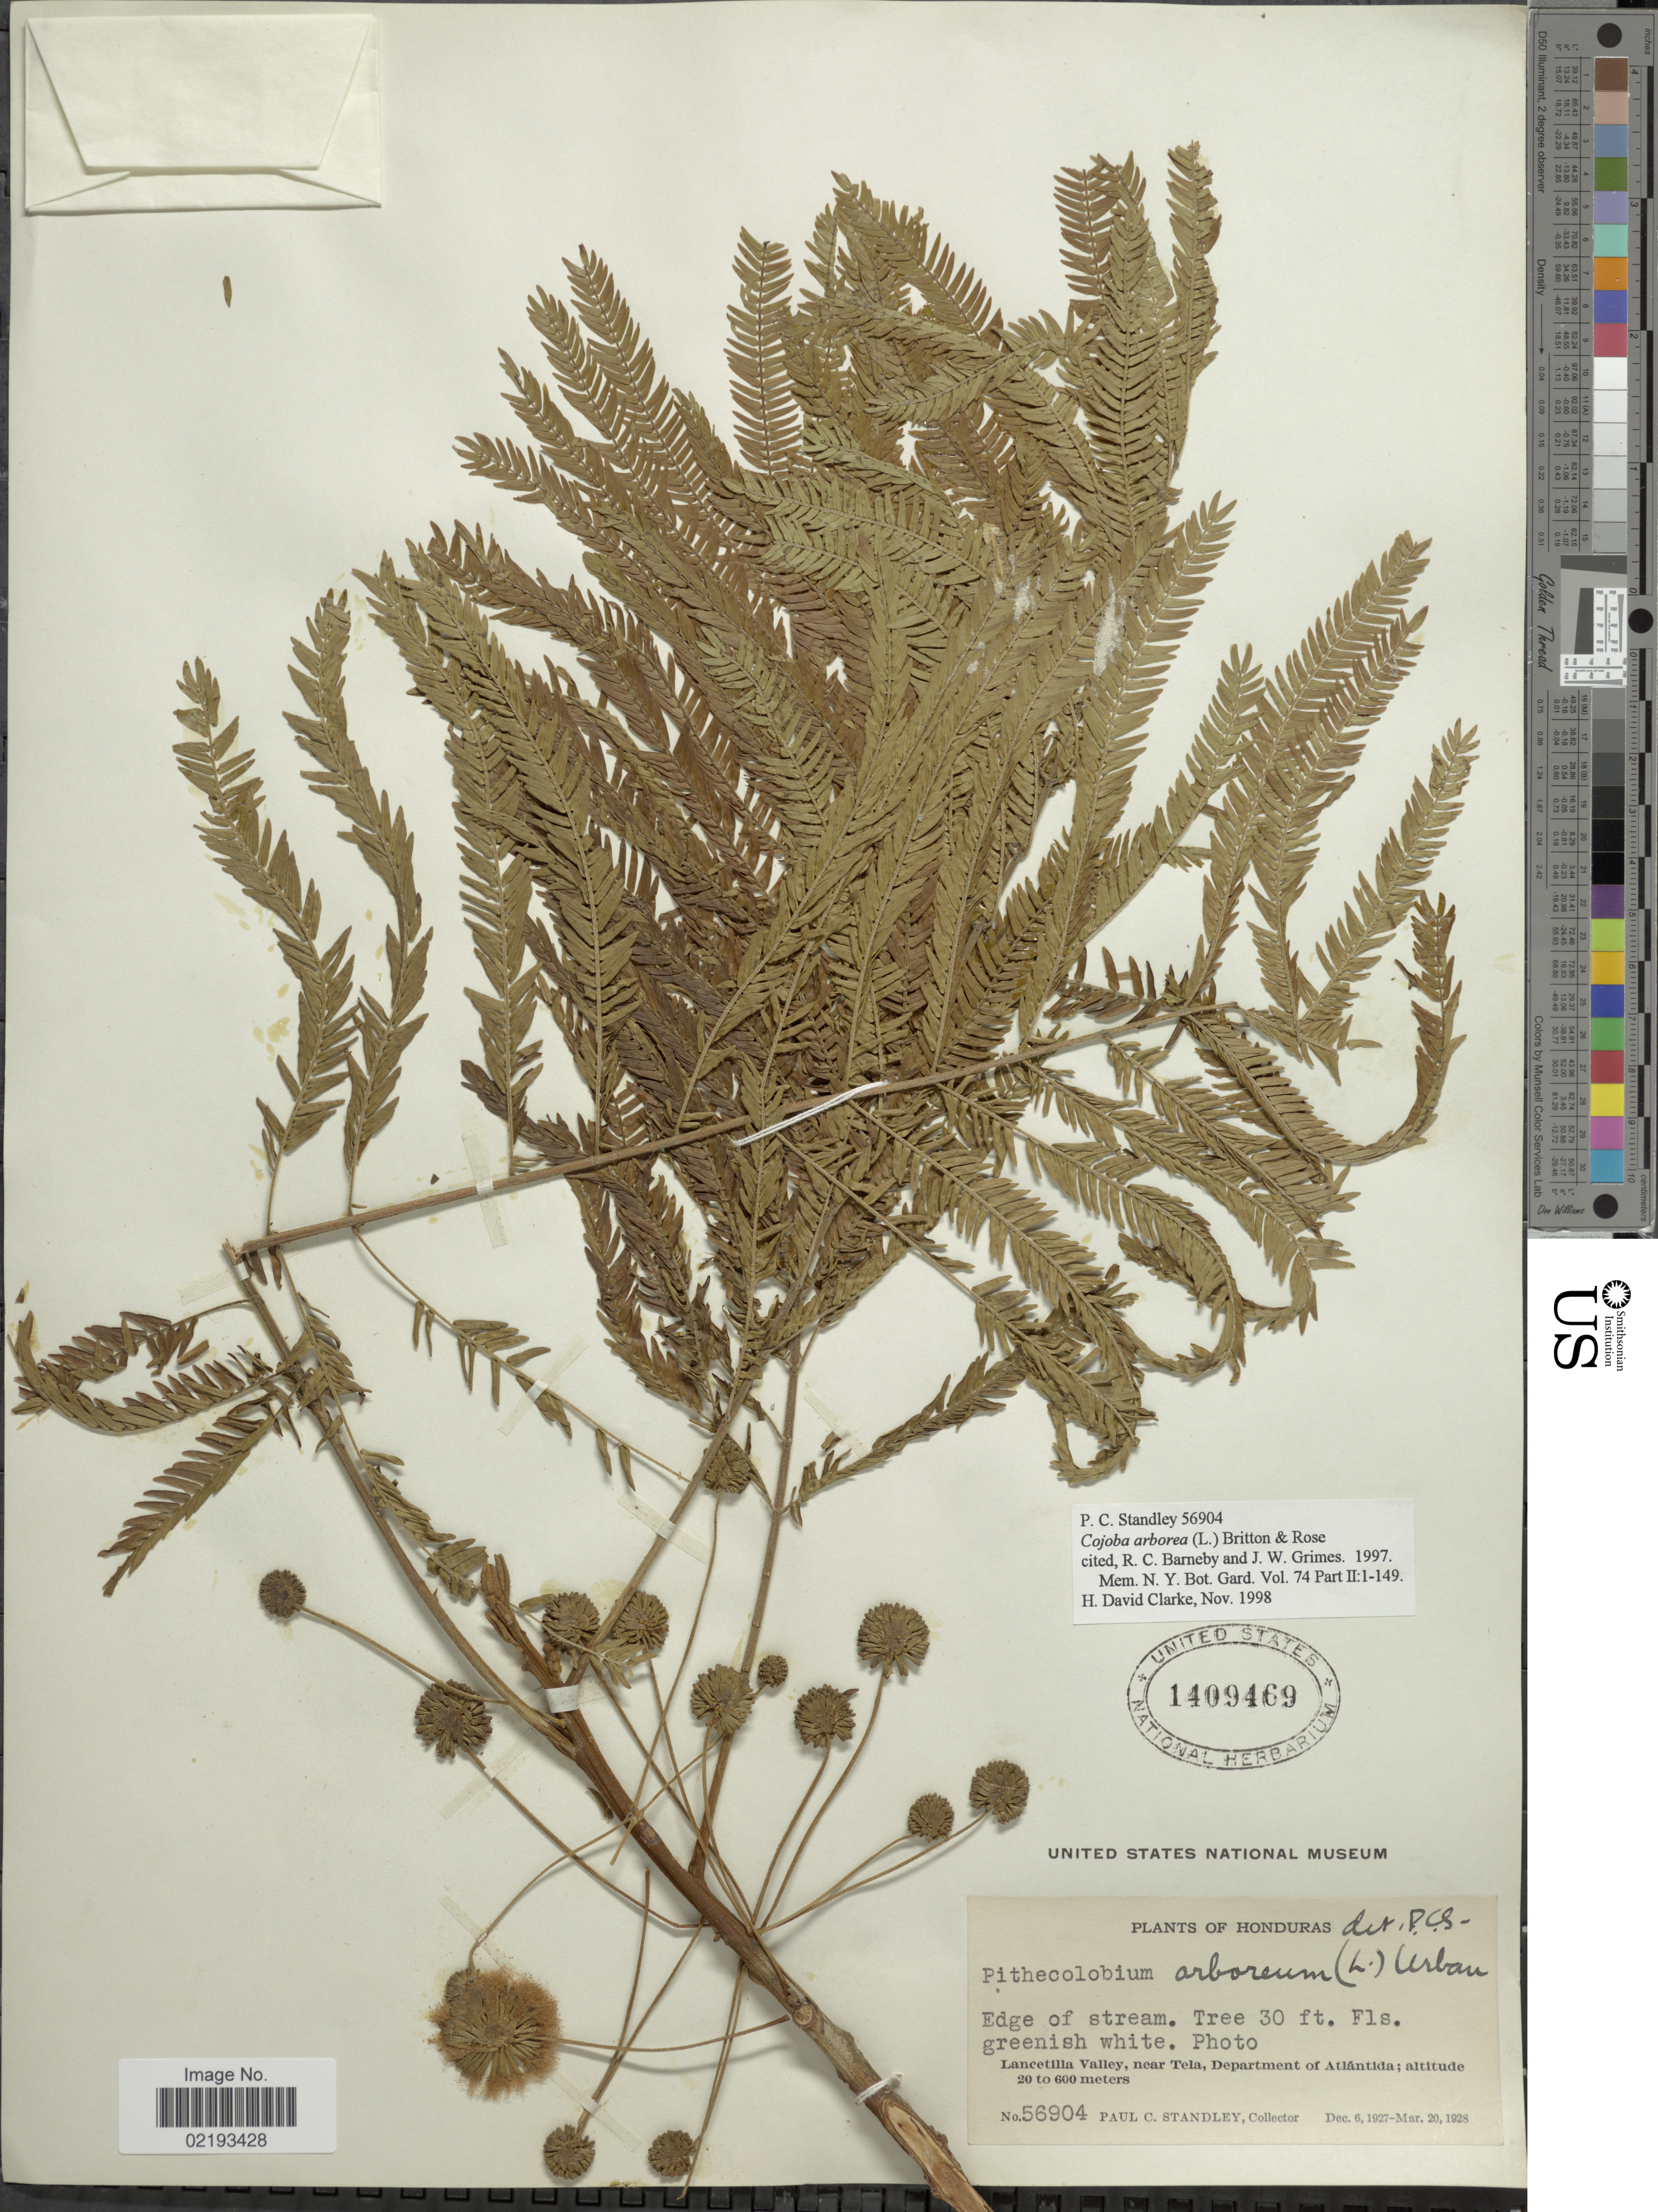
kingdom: Plantae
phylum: Tracheophyta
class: Magnoliopsida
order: Fabales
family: Fabaceae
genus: Cojoba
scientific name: Cojoba arborea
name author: (L.) Britton & Rose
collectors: P. C. Standley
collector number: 56904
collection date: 1927-12-06/1928-03-20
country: Honduras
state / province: Atlántida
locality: Lancetilla Valley, near Tela, Department of Atlántida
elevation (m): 20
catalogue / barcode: US 1409469